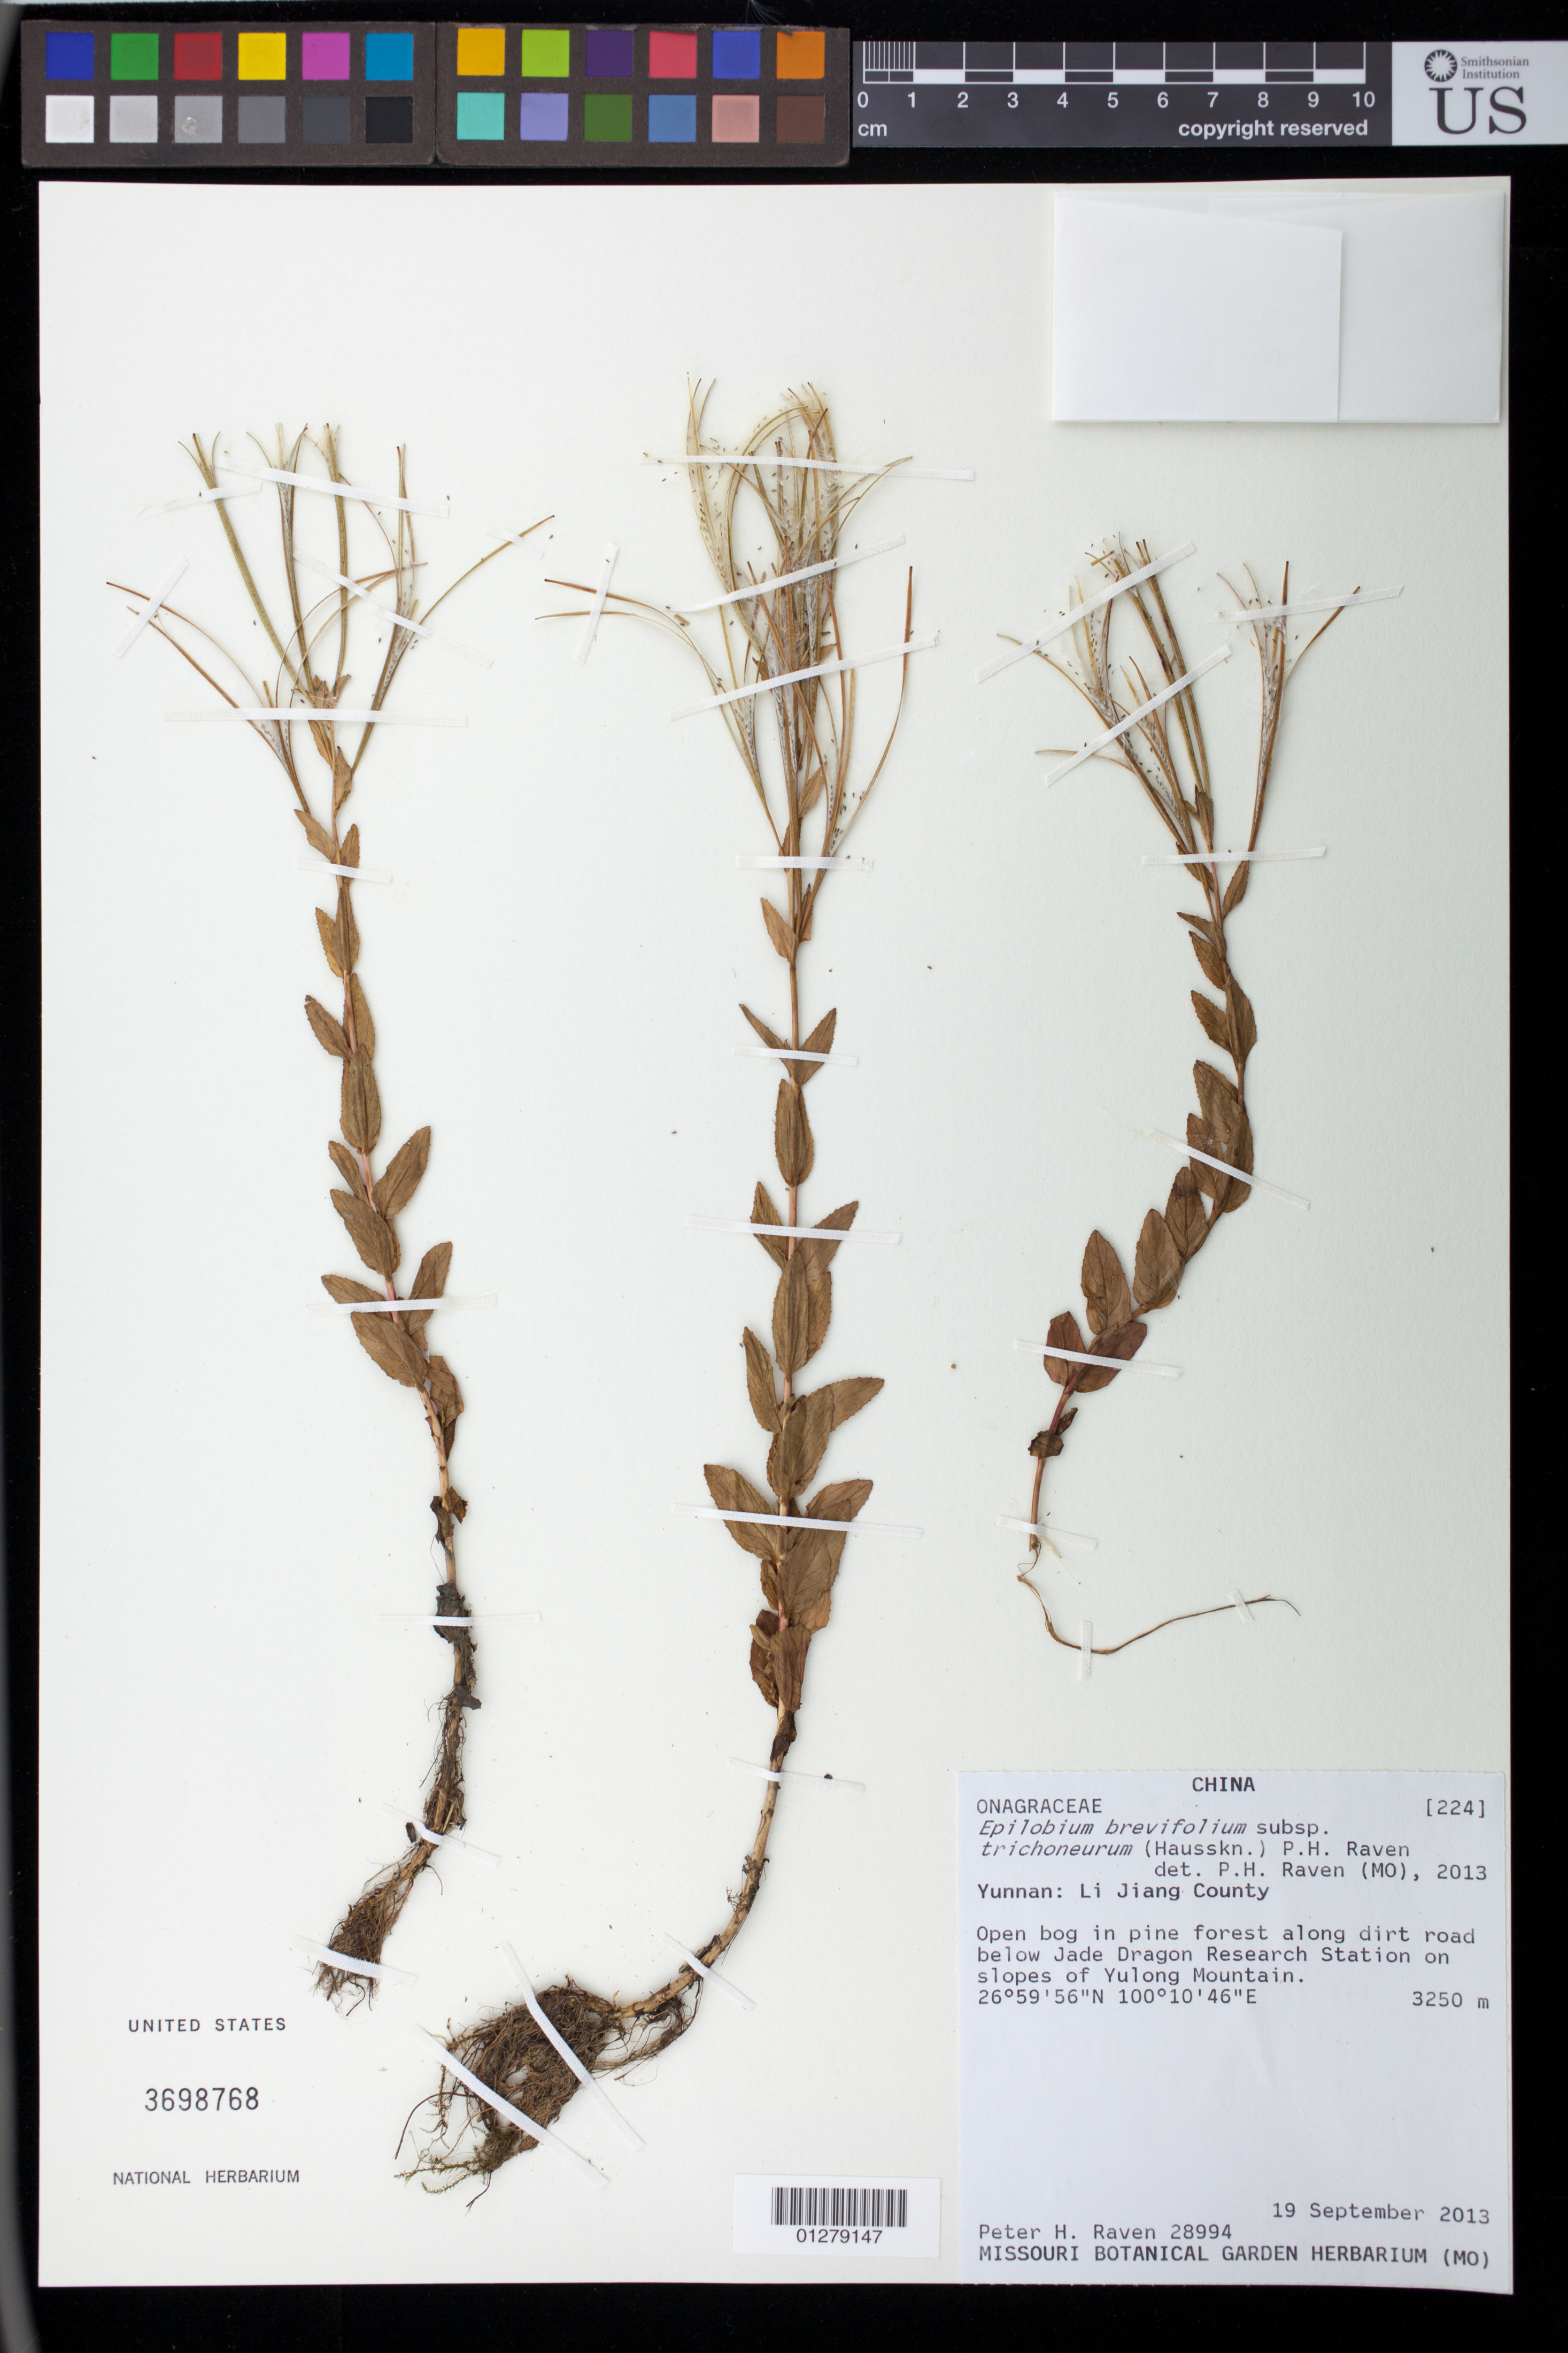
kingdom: Plantae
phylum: Tracheophyta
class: Magnoliopsida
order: Myrtales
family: Onagraceae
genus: Epilobium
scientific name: Epilobium brevifolium subsp. trichoneurum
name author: (Hausskn.) P.H. Raven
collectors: P. Raven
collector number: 28994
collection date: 2013-09-19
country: China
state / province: Yunnan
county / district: Lijiang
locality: Open bog in pine forest along dirt road below Jade Dragon Research Station on slopes of Yulong Mountain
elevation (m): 3250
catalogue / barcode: US 3698768